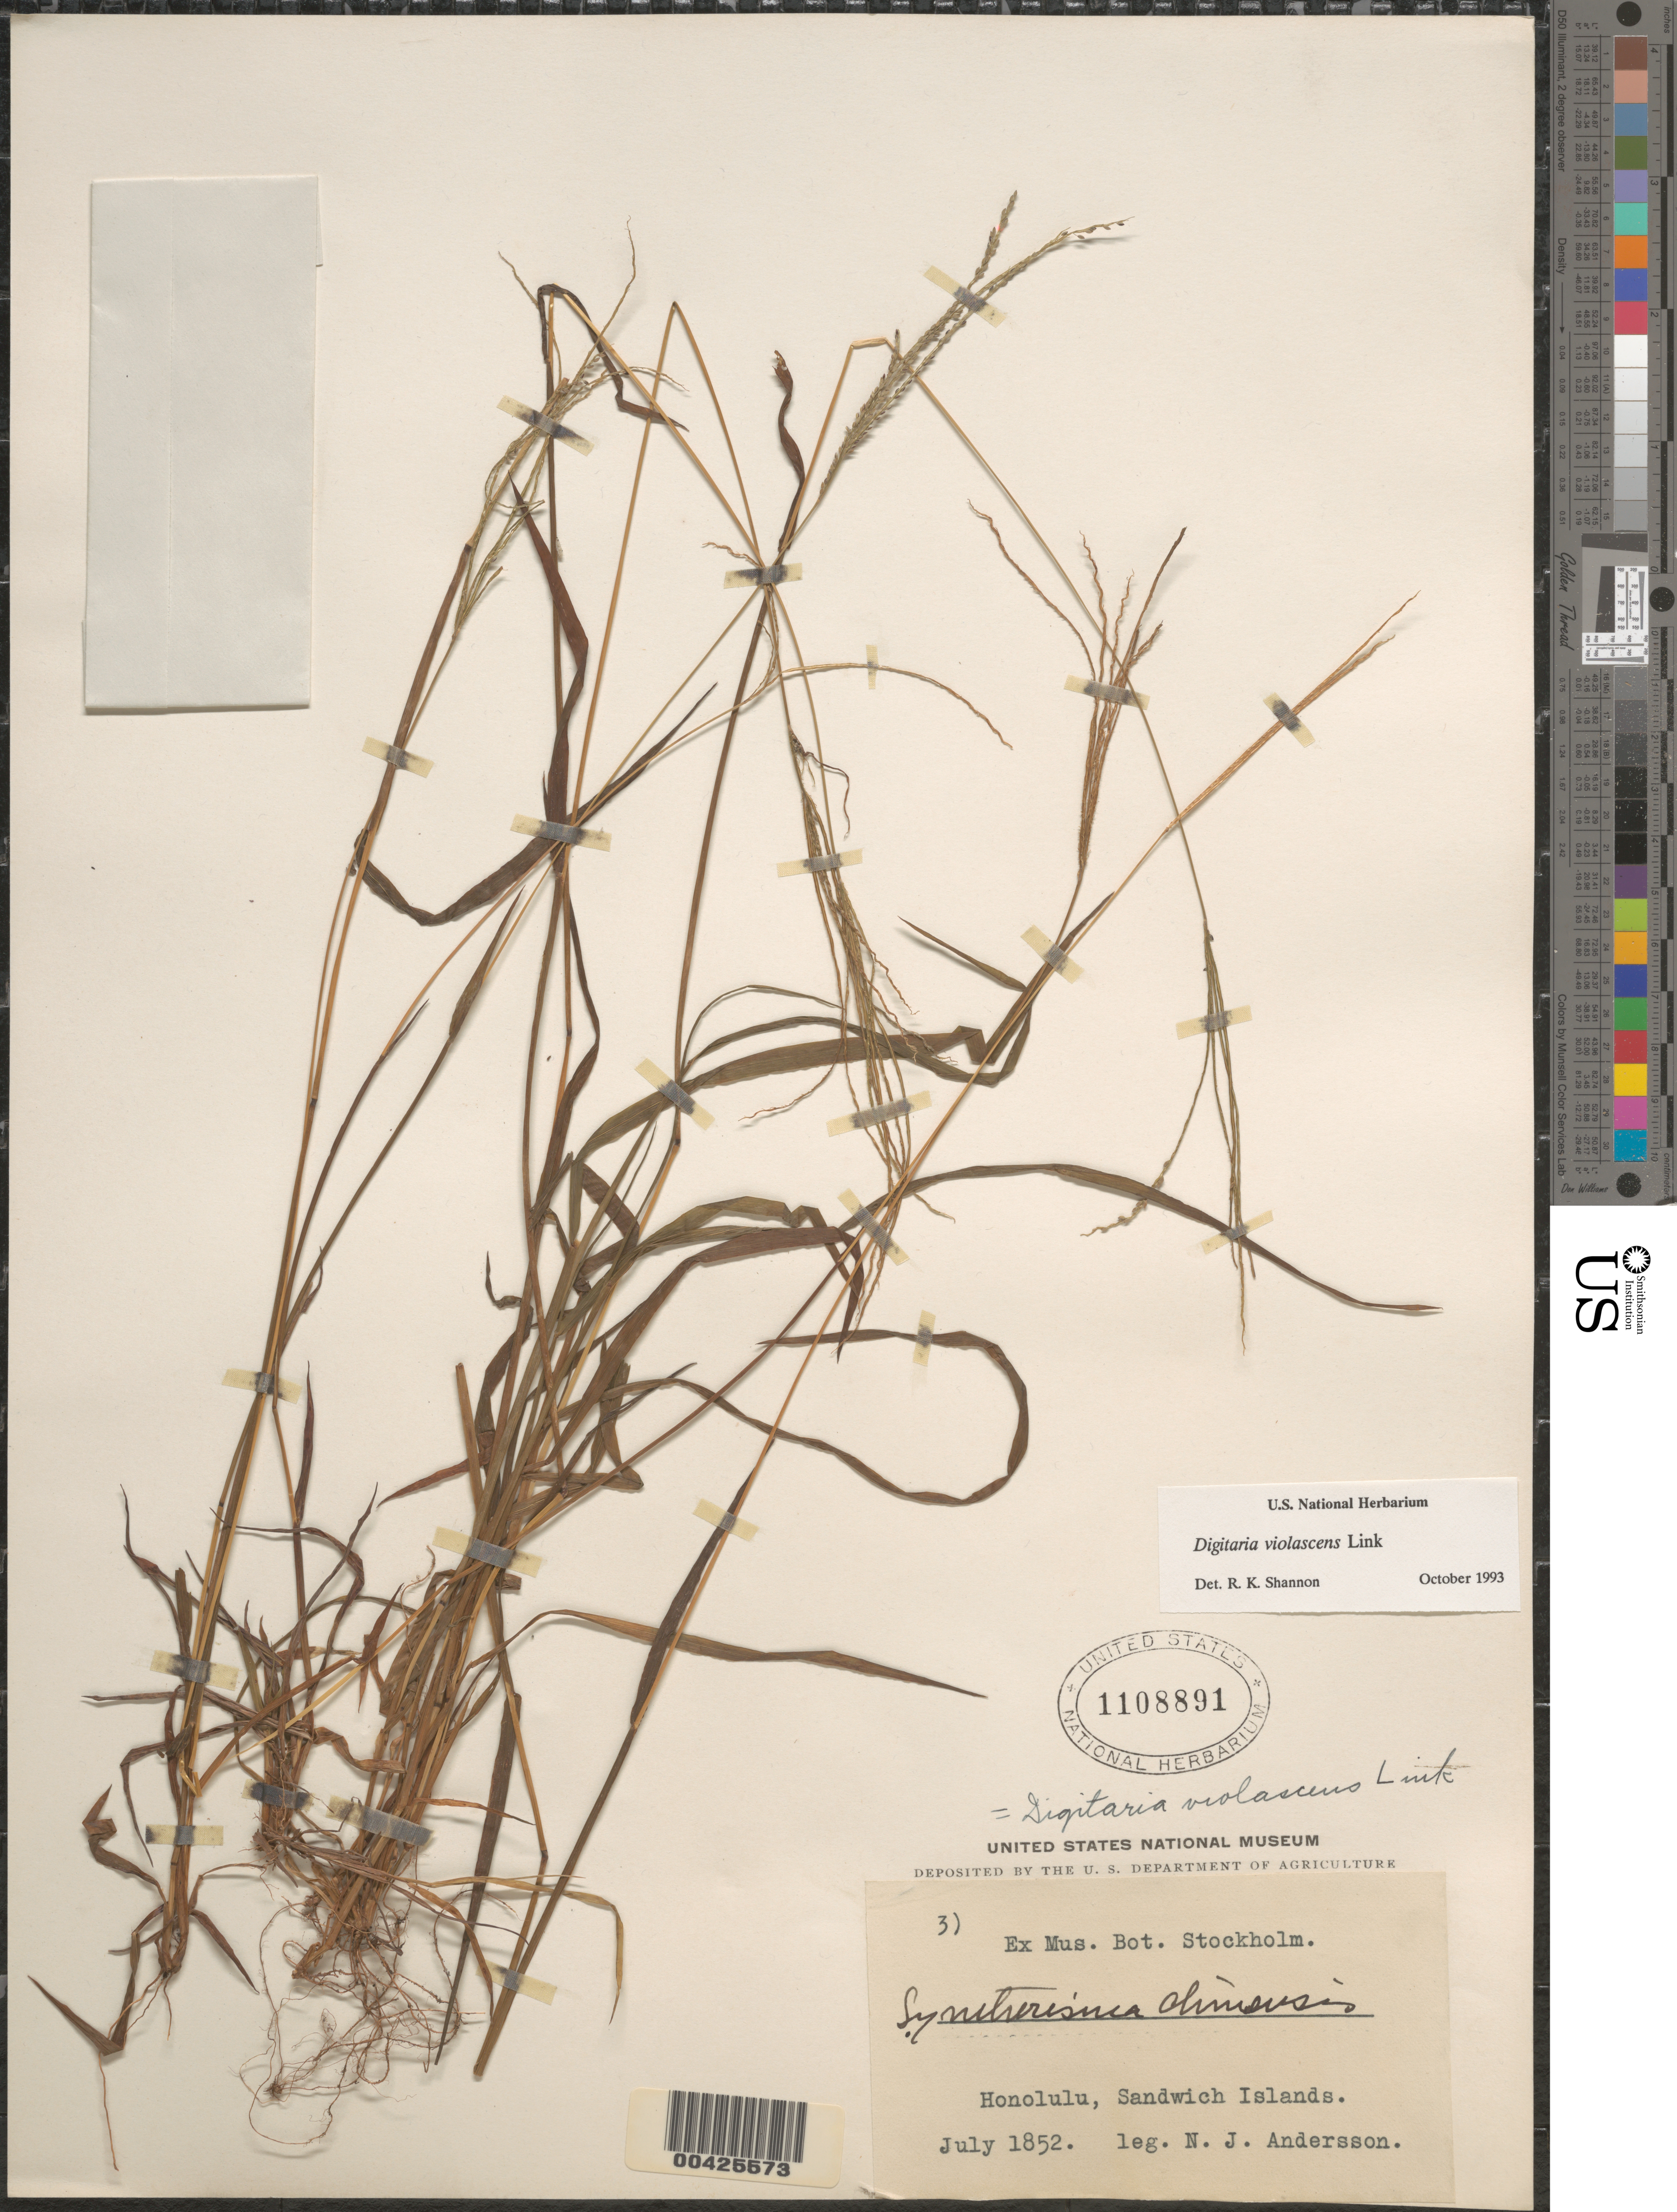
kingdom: Plantae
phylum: Tracheophyta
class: Liliopsida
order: Poales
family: Poaceae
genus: Digitaria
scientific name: Digitaria violascens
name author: Link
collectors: N. J. Andersson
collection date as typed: Jul 1852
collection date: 1852-07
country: United States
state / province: Hawaii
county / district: Honolulu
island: Oahu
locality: Honolulu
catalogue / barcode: US 1108891